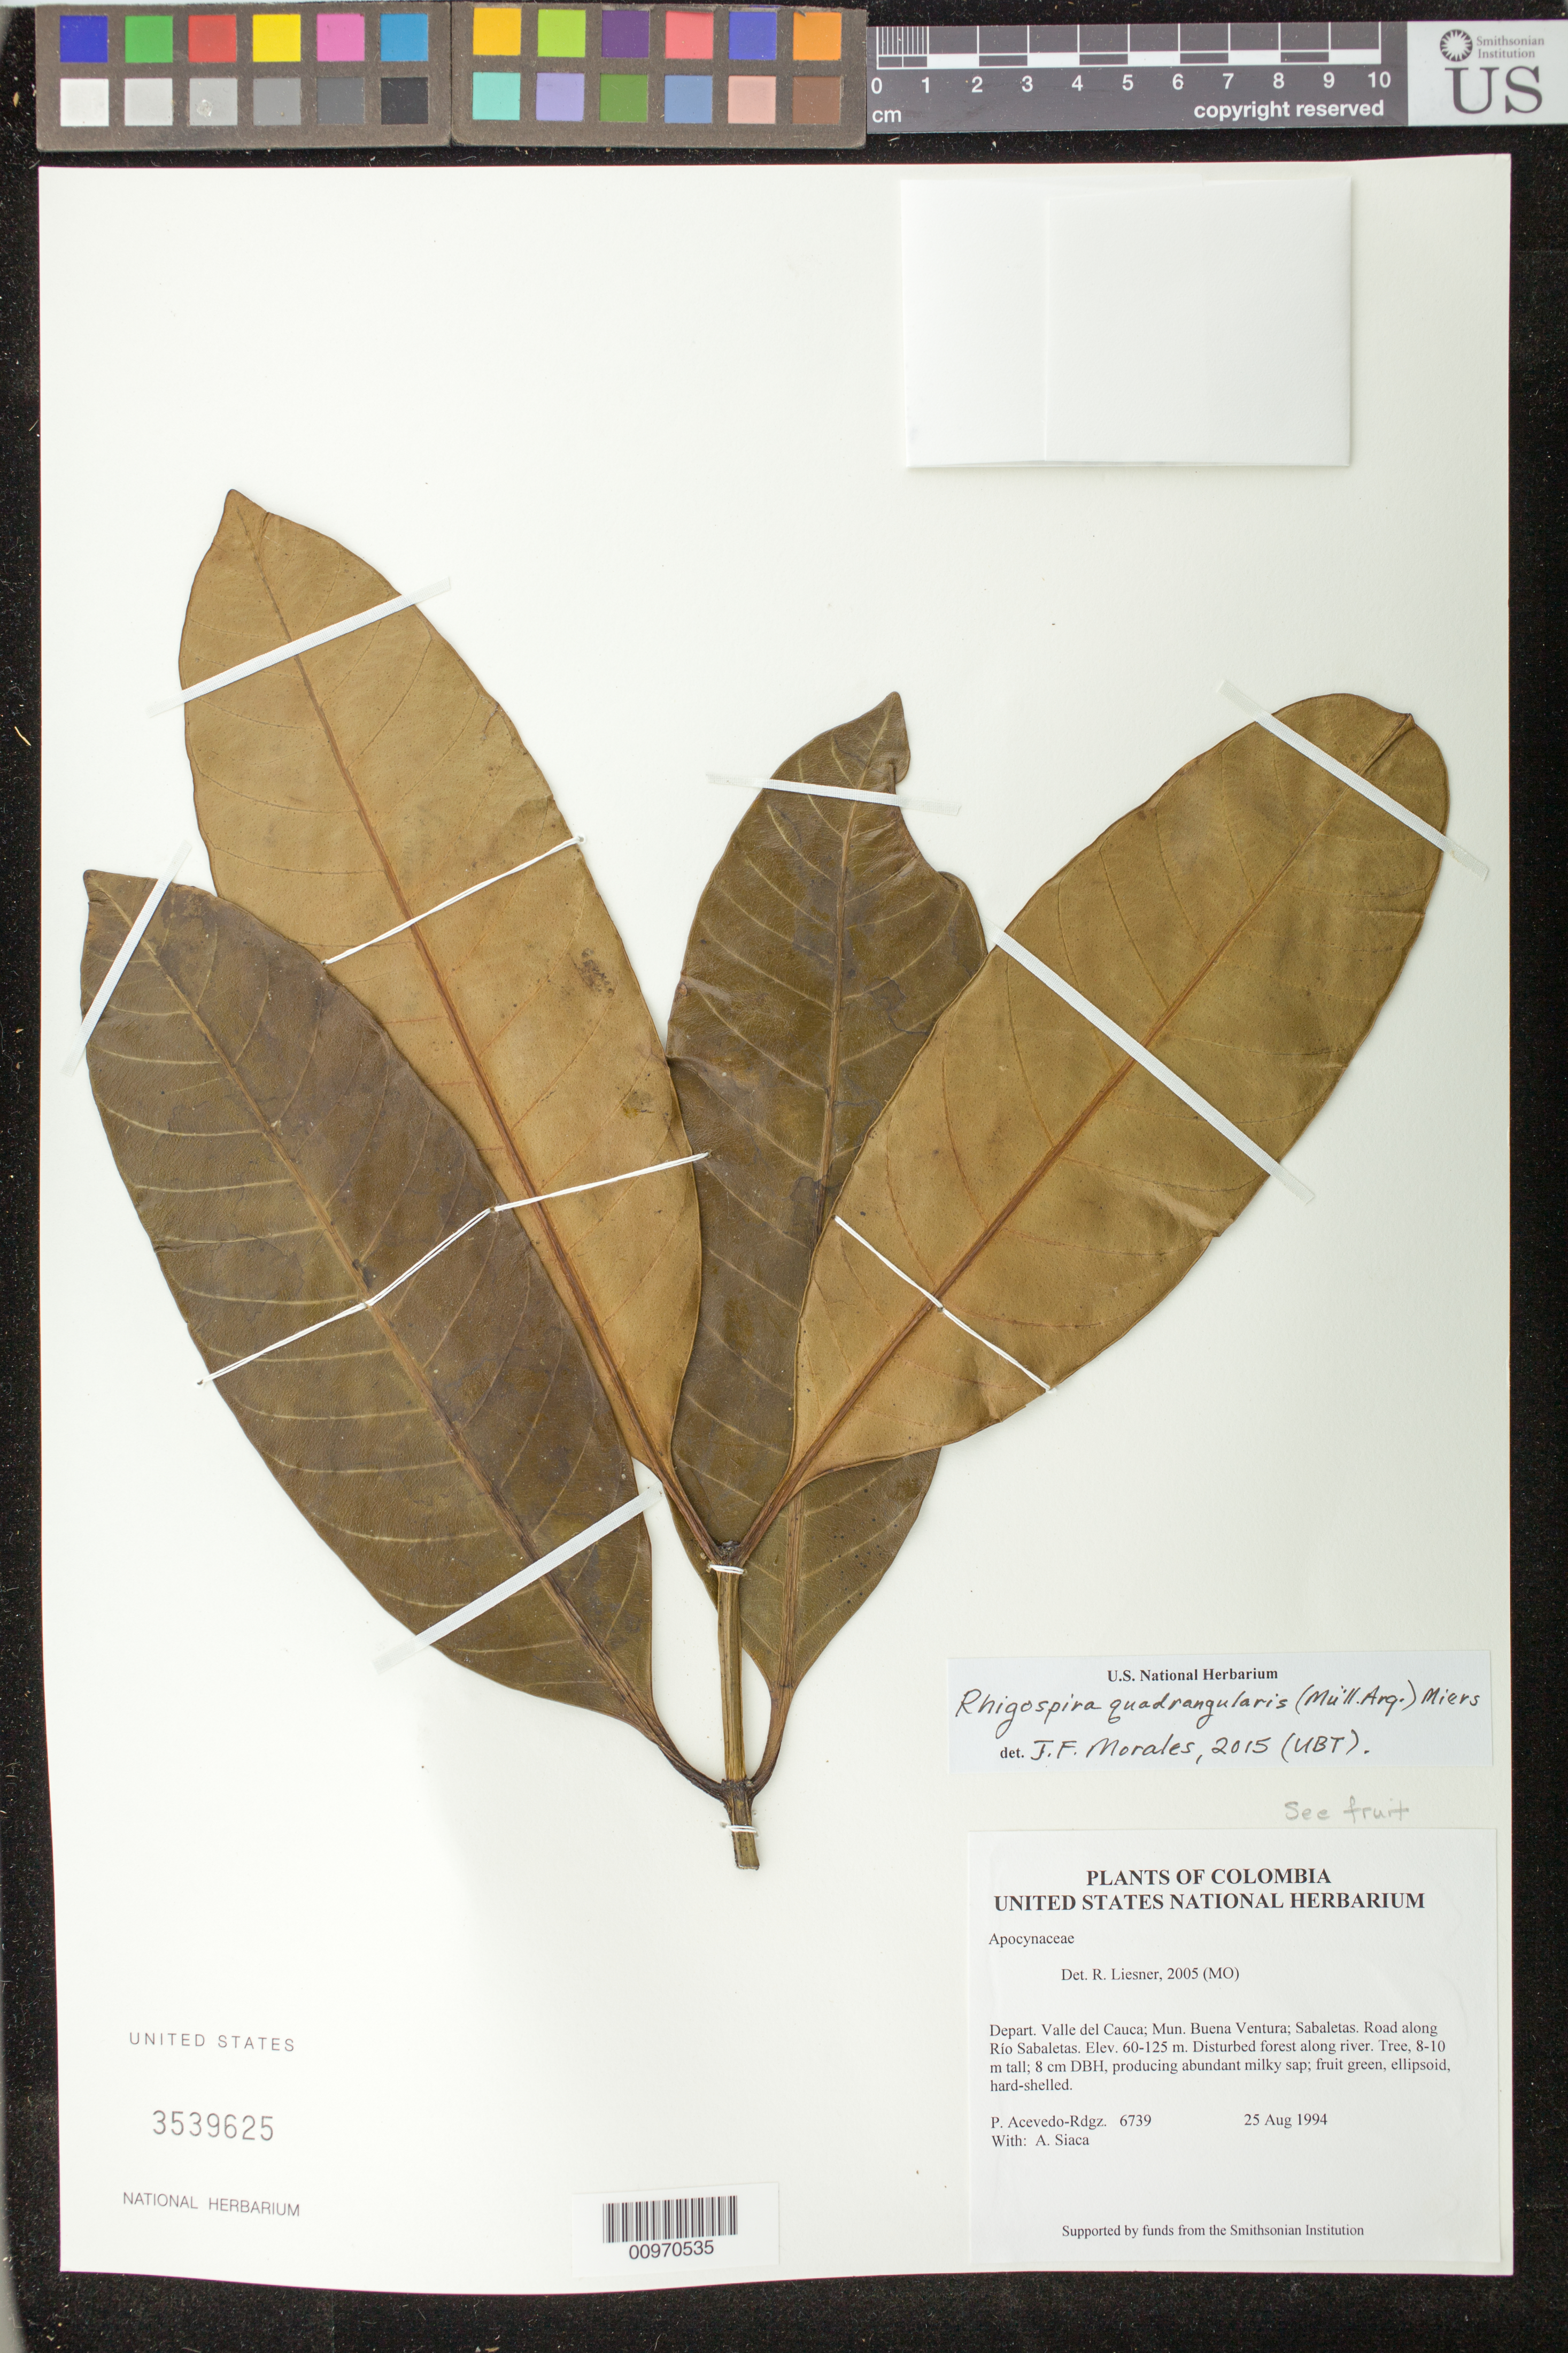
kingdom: Plantae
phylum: Tracheophyta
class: Magnoliopsida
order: Gentianales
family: Apocynaceae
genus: Rhigospira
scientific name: Rhigospira quadrangularis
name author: (Müll. Arg.) Miers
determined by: Morales, J. F.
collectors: P. Acevedo-Rodr. & A. Siaca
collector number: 6739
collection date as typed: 25 Aug 1994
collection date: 1994-08-25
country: Colombia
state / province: Valle del Cauca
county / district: Buena Ventura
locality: Depart. Valle del Cauca; Mun. Buena Ventura; Sabaletas. Road along Río Sabaletas.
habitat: Disturbed forest along river.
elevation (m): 60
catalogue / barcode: US 3539625